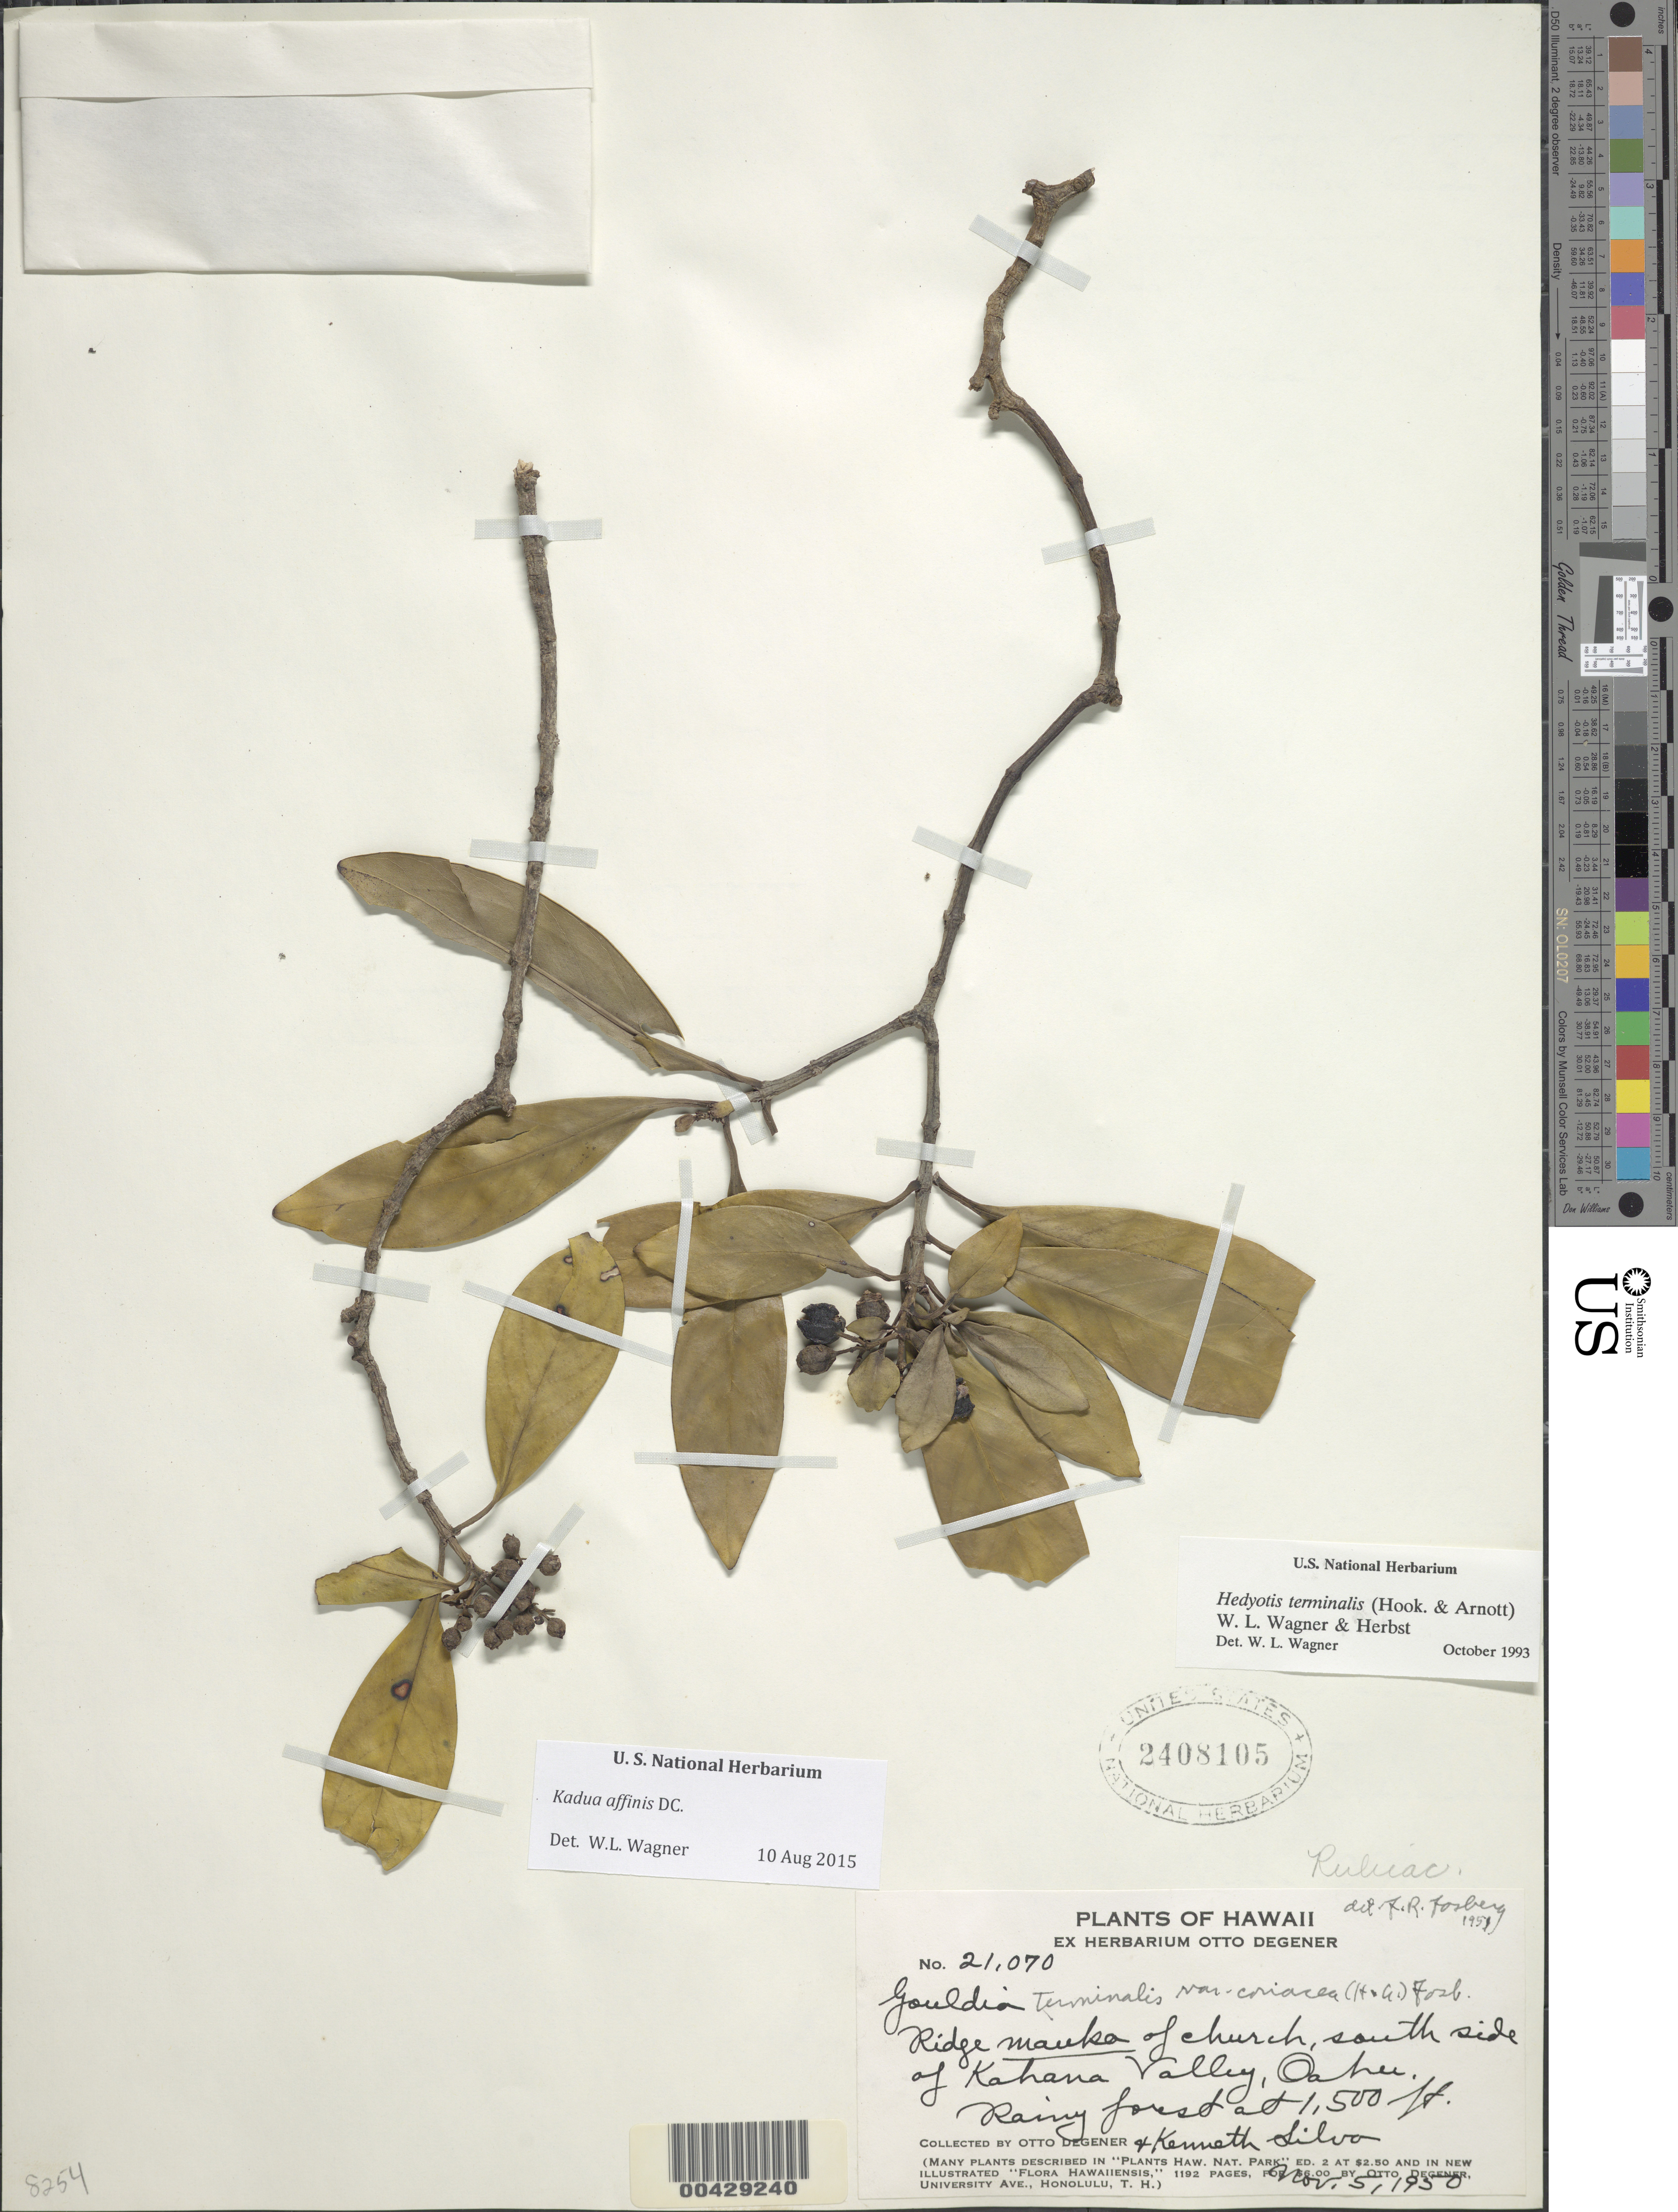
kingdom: Plantae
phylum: Tracheophyta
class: Magnoliopsida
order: Gentianales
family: Rubiaceae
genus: Kadua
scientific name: Kadua affinis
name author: DC.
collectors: O. Degener & K. Silva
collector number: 21070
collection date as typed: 5 Nov 1950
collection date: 1950-11-05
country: United States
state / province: Hawaii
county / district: Honolulu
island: Oahu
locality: Ridge mauka of church, S side of Kahana Valley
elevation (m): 457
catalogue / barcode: US 2408105